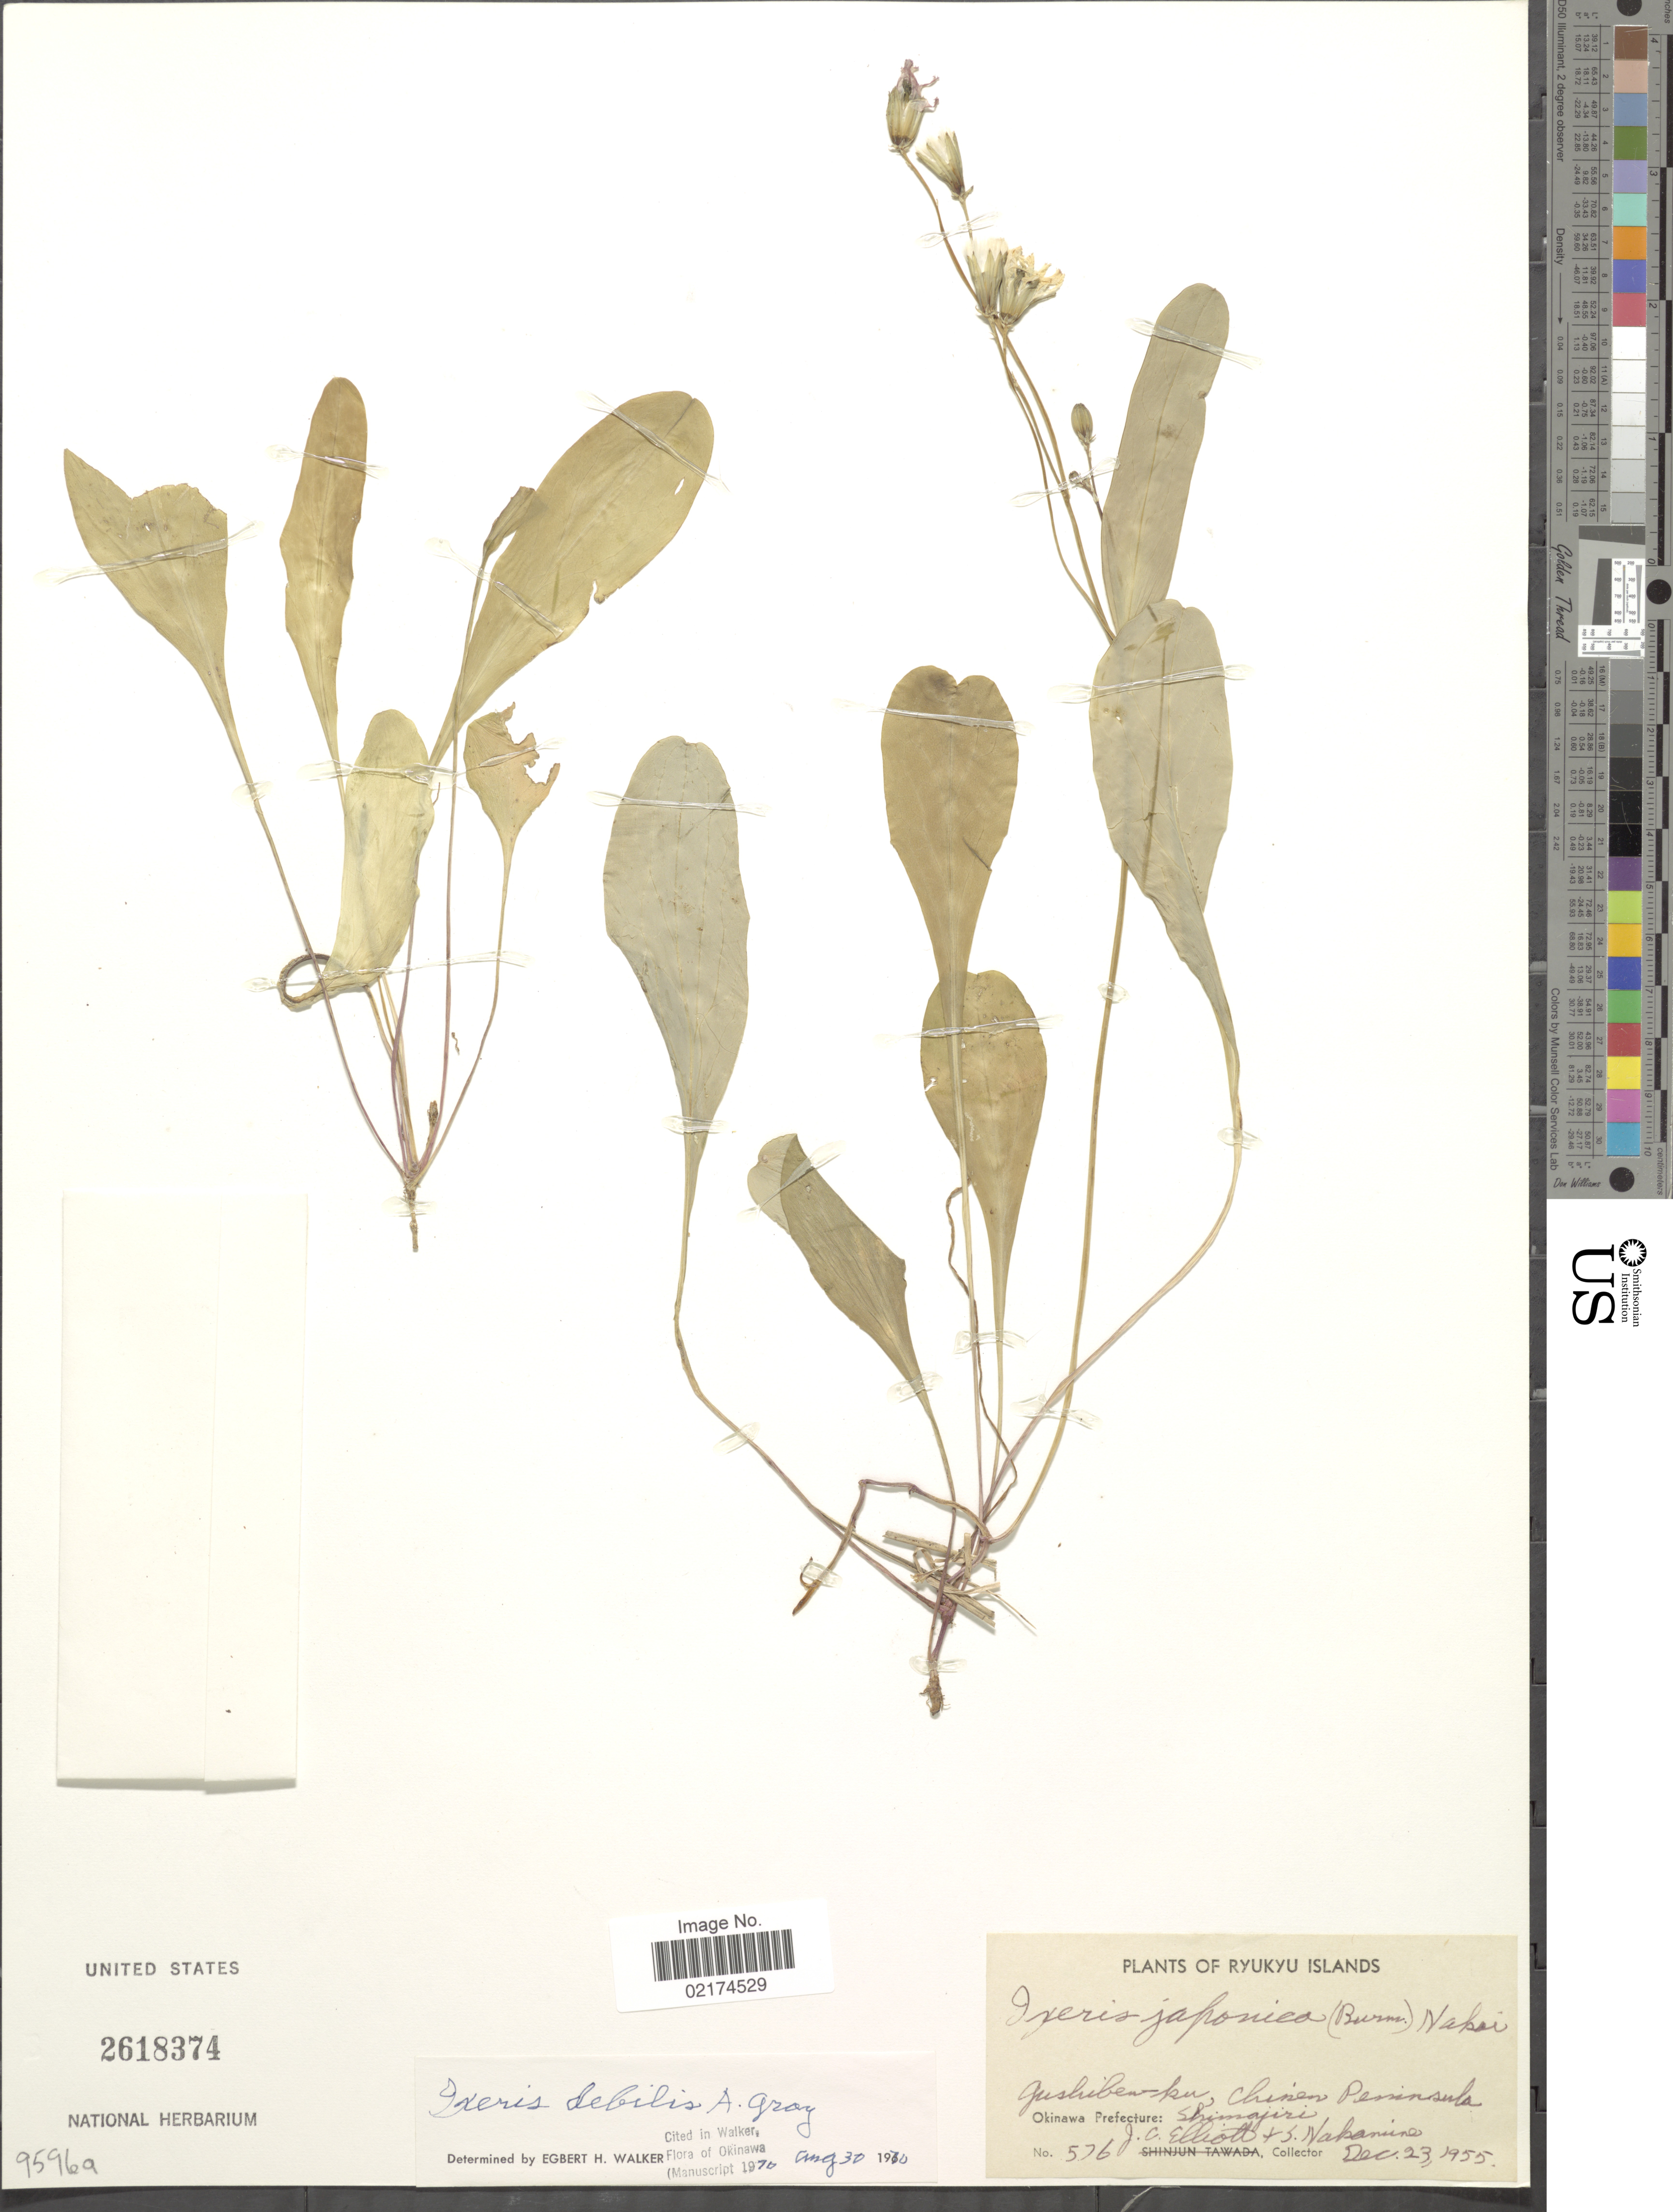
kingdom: Plantae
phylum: Tracheophyta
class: Magnoliopsida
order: Asterales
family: Asteraceae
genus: Ixeris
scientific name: Ixeris debilis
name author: (Thunb.) A. Gray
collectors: J. C. Elliott & S. Nakamine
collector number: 576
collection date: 1955-12-23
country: Japan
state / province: Okinawa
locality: Ryukyu Islands, Gishibew-ku, Chinen Peninsula, Shimajiri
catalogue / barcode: US 2618374